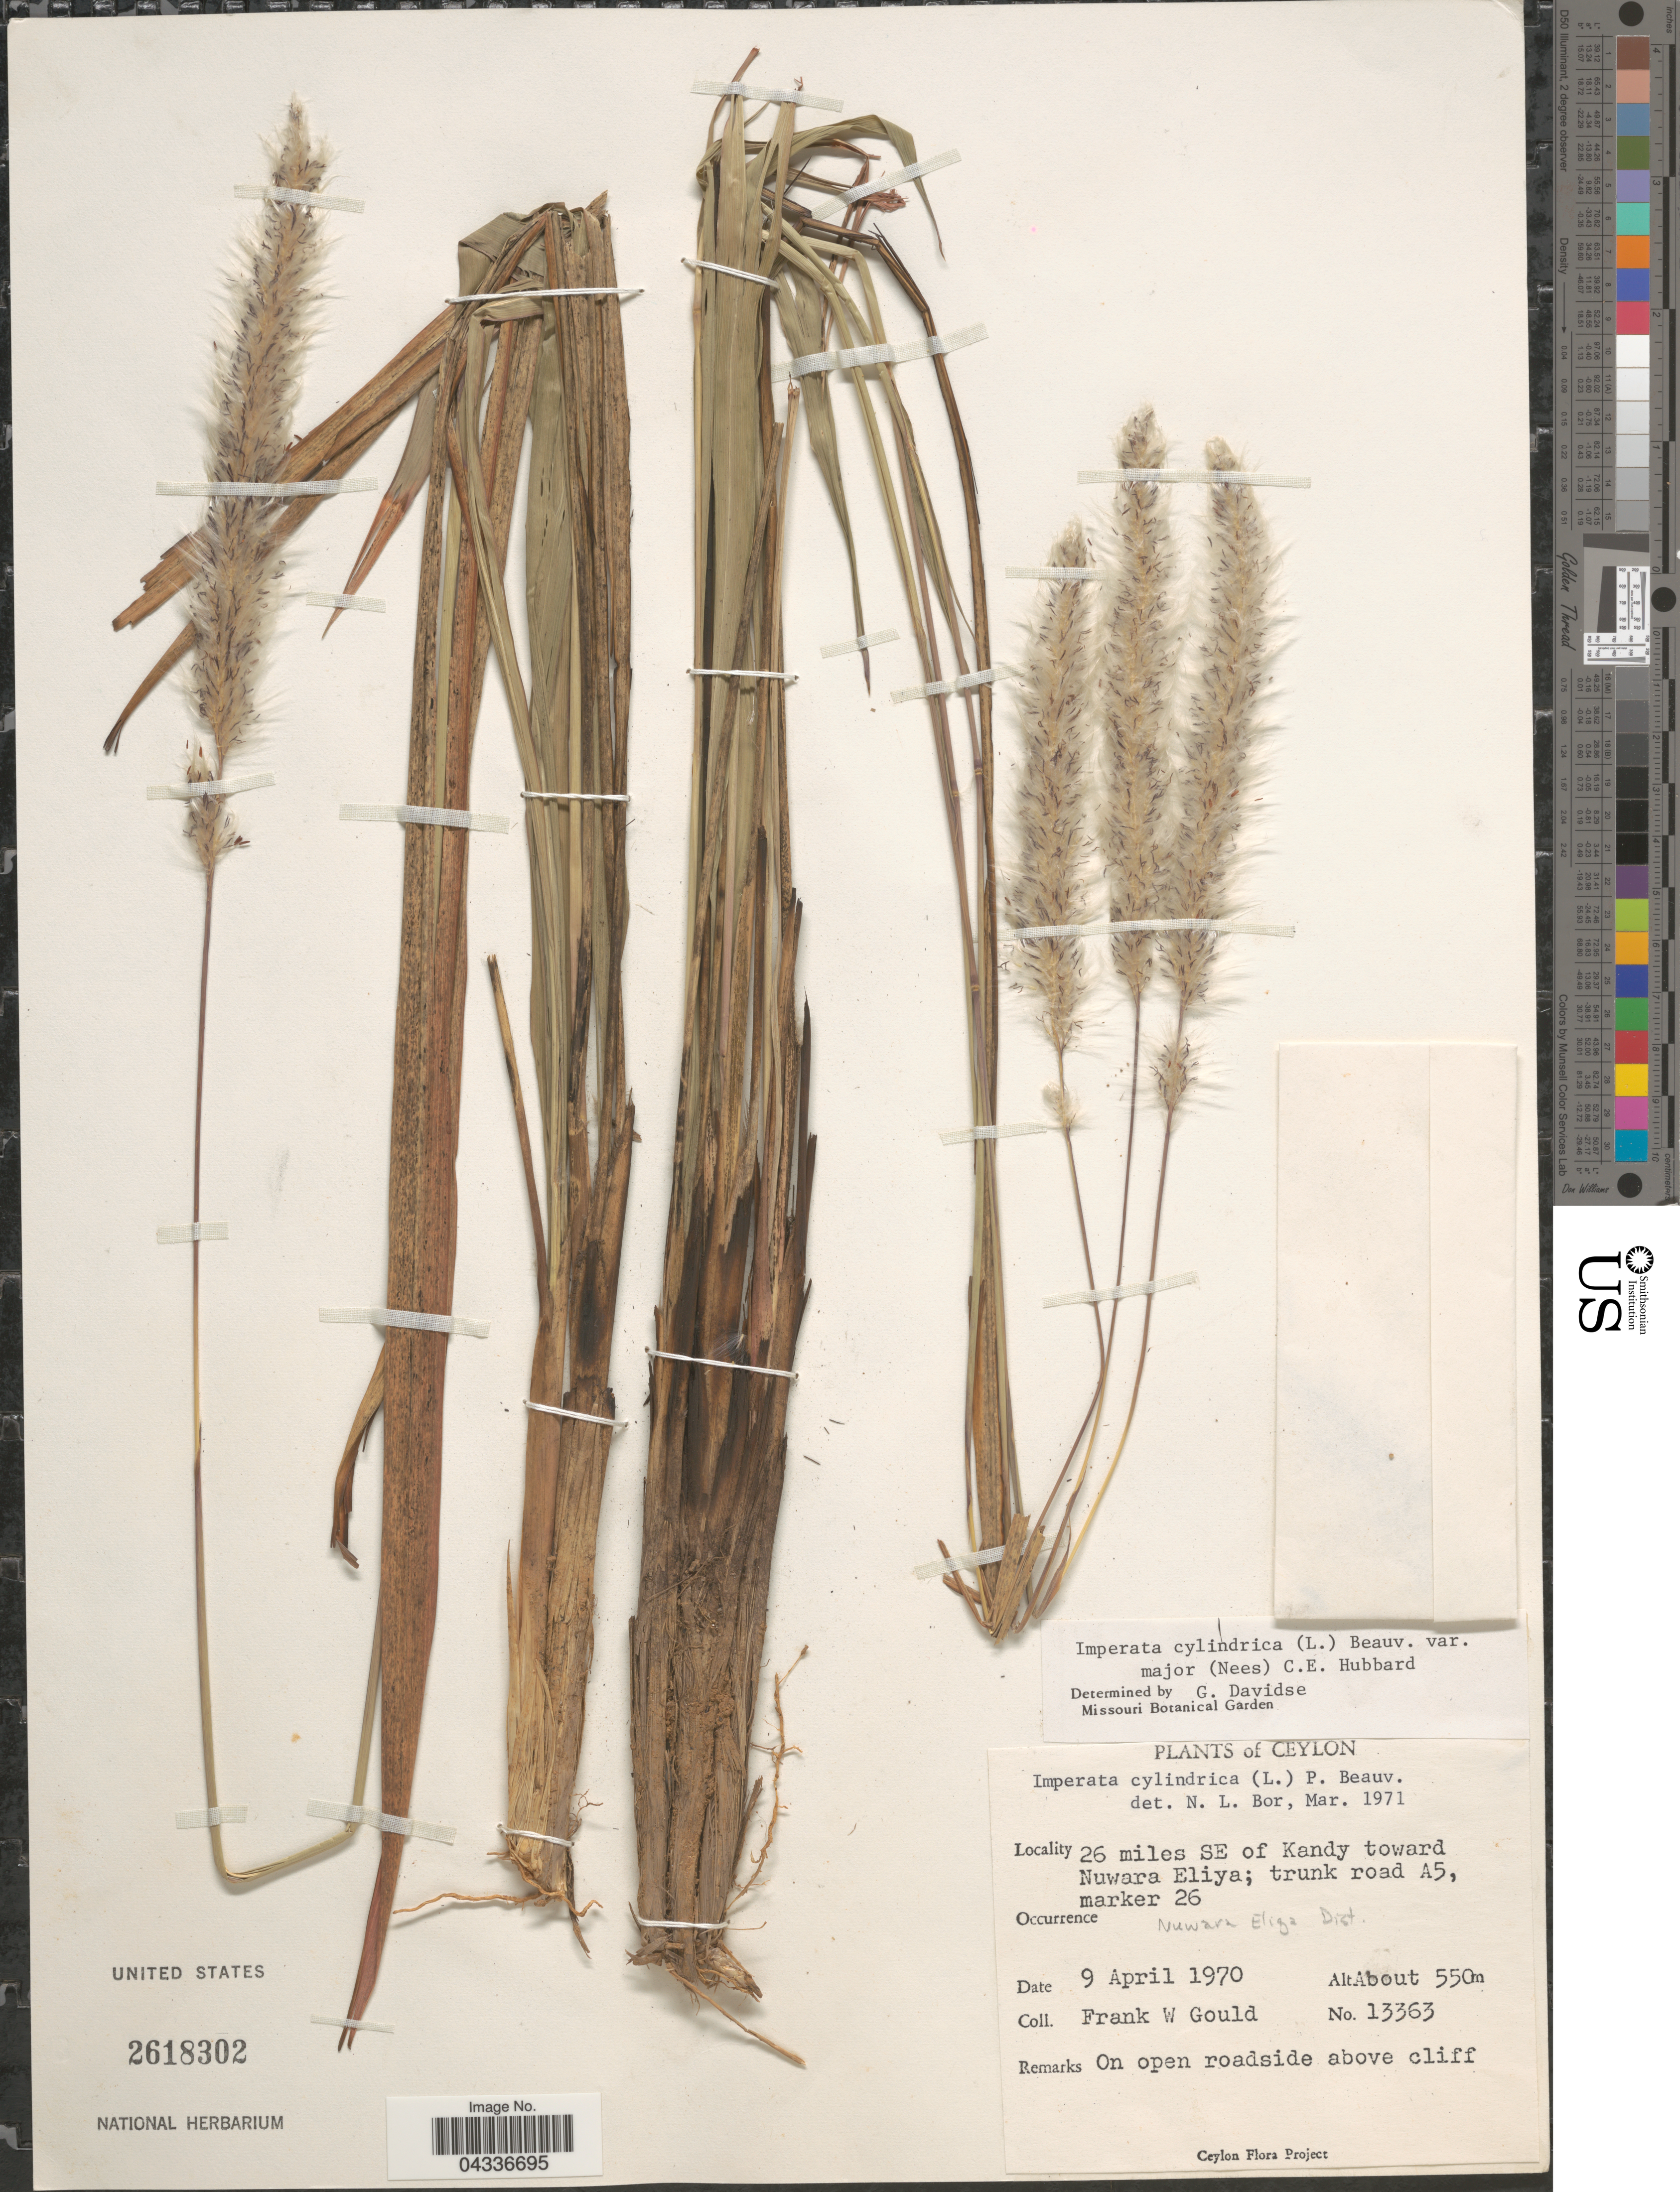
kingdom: Plantae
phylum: Tracheophyta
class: Liliopsida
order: Poales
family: Poaceae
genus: Imperata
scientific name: Imperata cylindrica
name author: (L.) P. Beauv.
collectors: F. W. Gould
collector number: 13363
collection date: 1970-04-09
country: Sri Lanka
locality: Ceylon. 26 miles SE of Kandy toward Nuwara Eliya; trunk road A5, marker 26. Nuwara Eliya Dist.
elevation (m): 550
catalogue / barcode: US 2618302